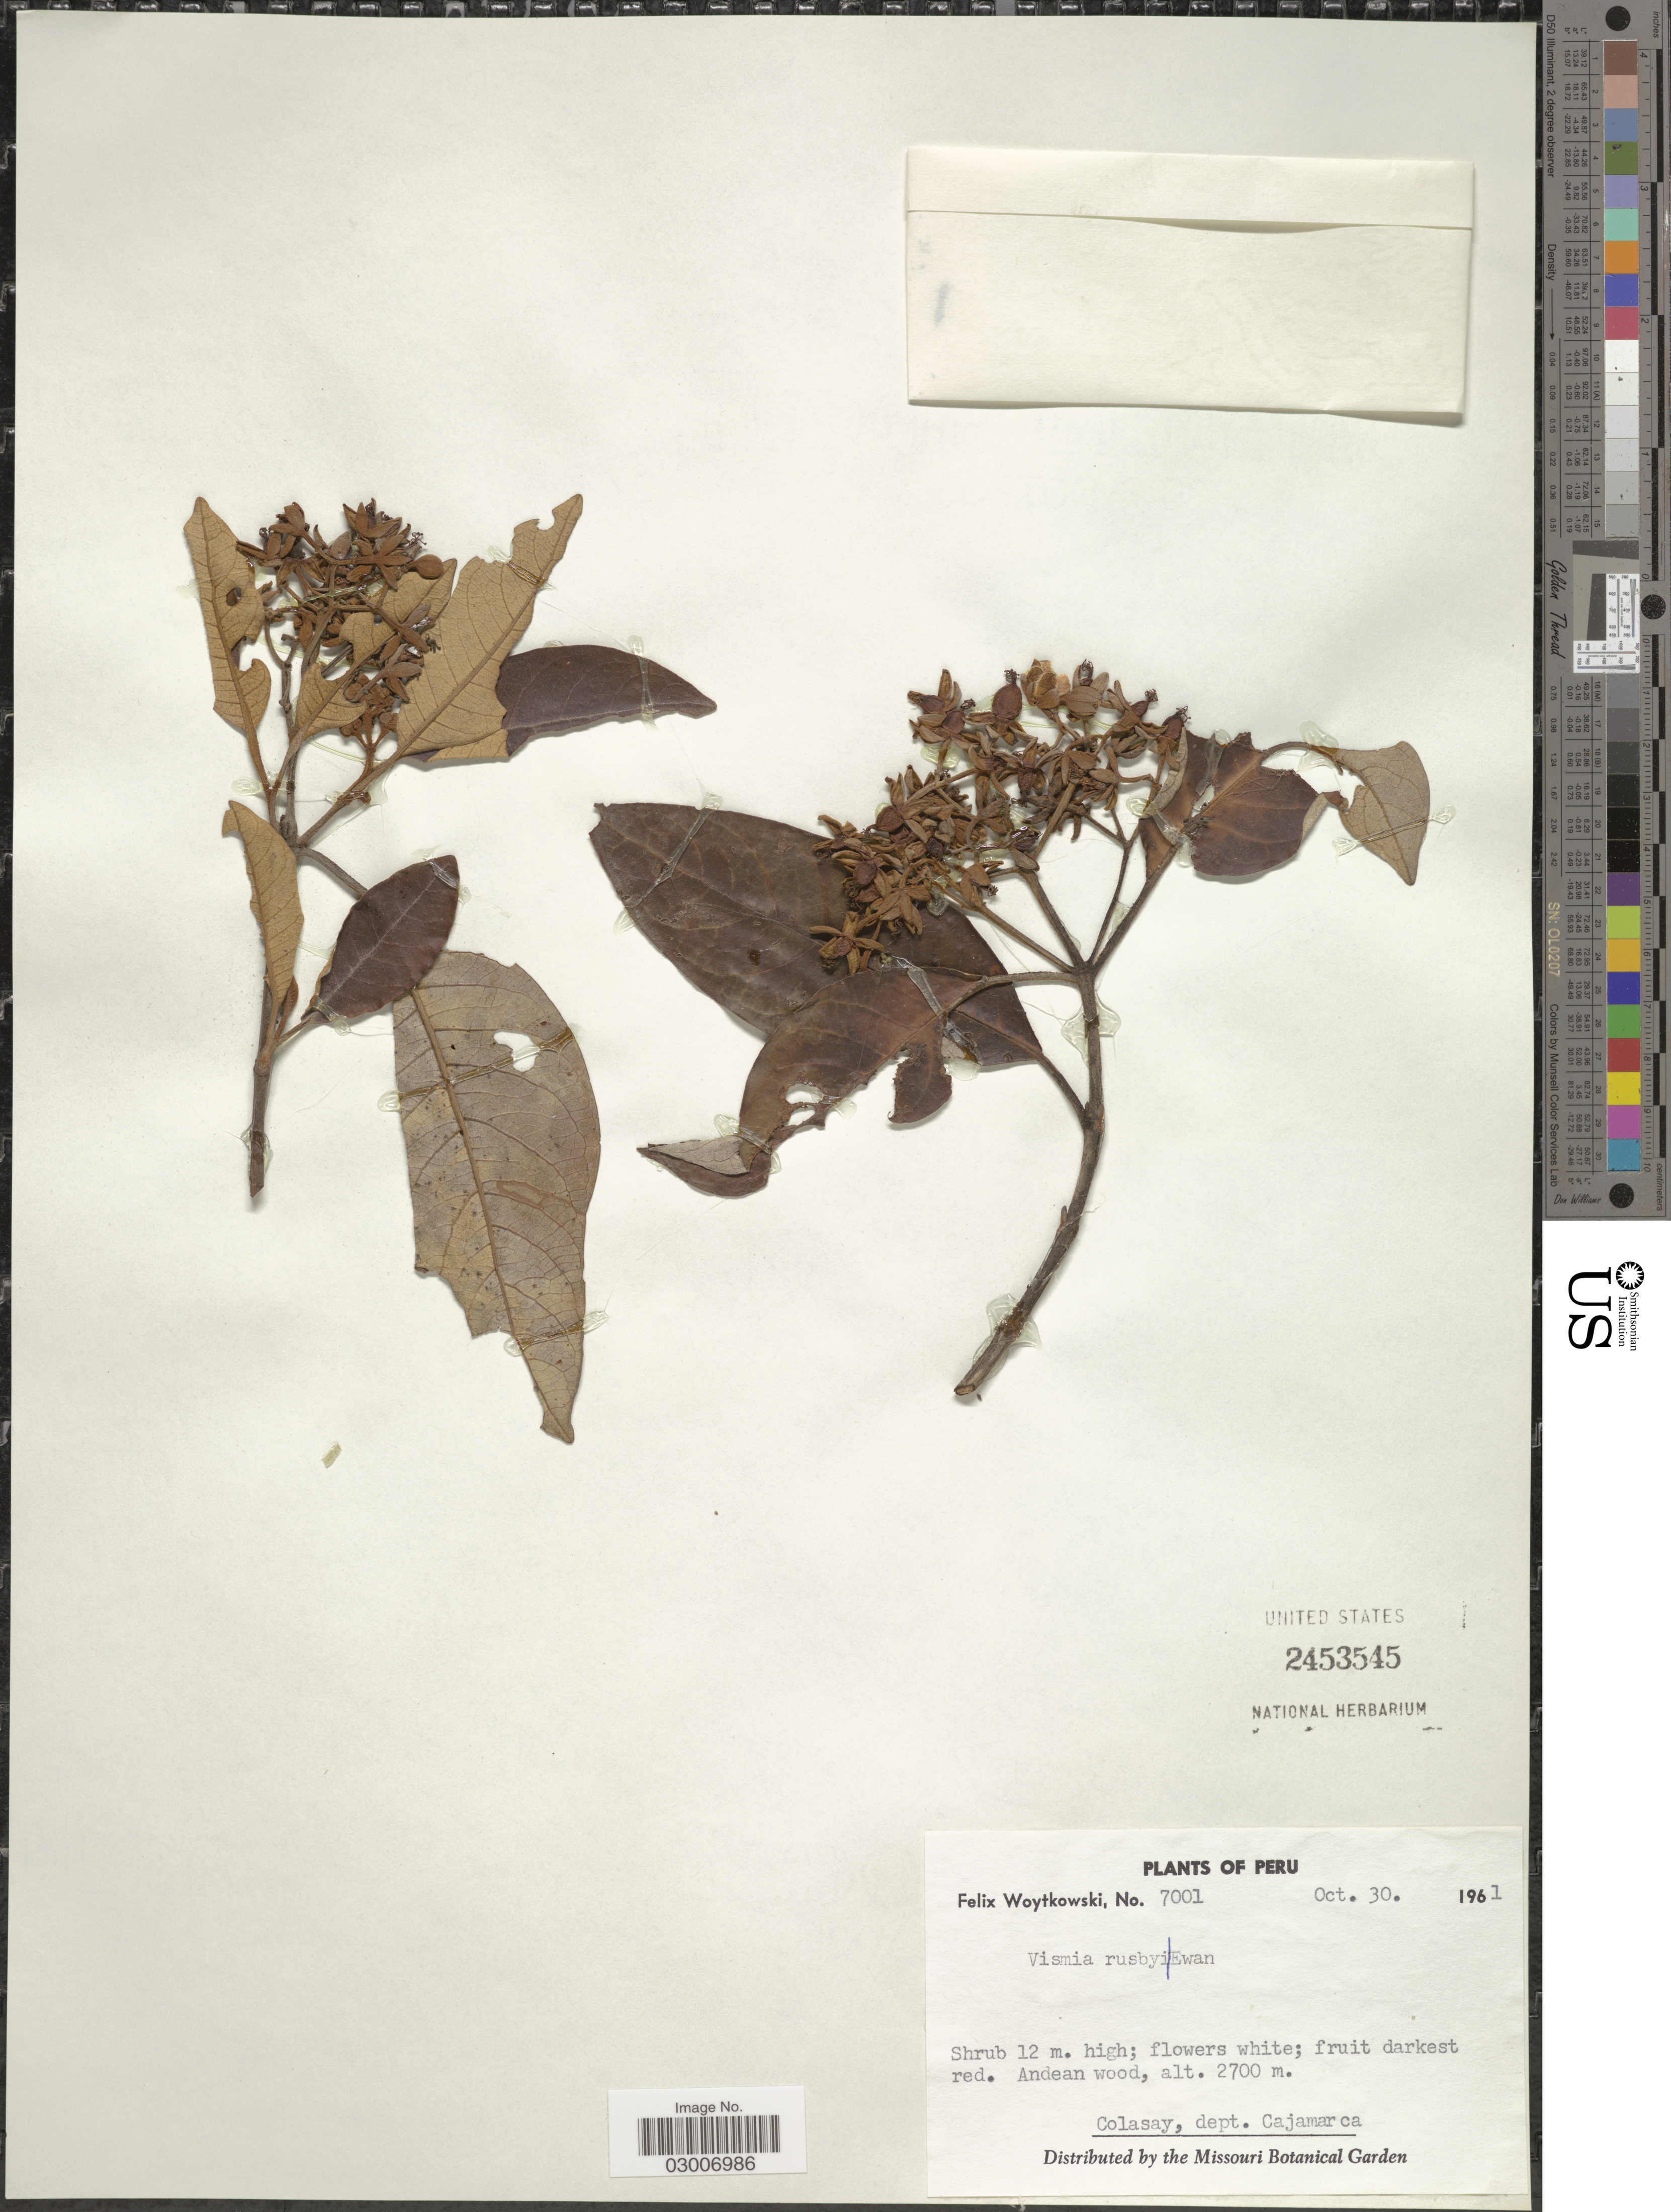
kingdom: Plantae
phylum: Tracheophyta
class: Magnoliopsida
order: Malpighiales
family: Hypericaceae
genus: Vismia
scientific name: Vismia rusbyi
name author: Ewan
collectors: F. Woytkowski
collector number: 7001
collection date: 1961-10-30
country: Peru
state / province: Cajamarca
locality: Colasay, dept. Cajamarca.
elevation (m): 2700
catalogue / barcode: US 2453545